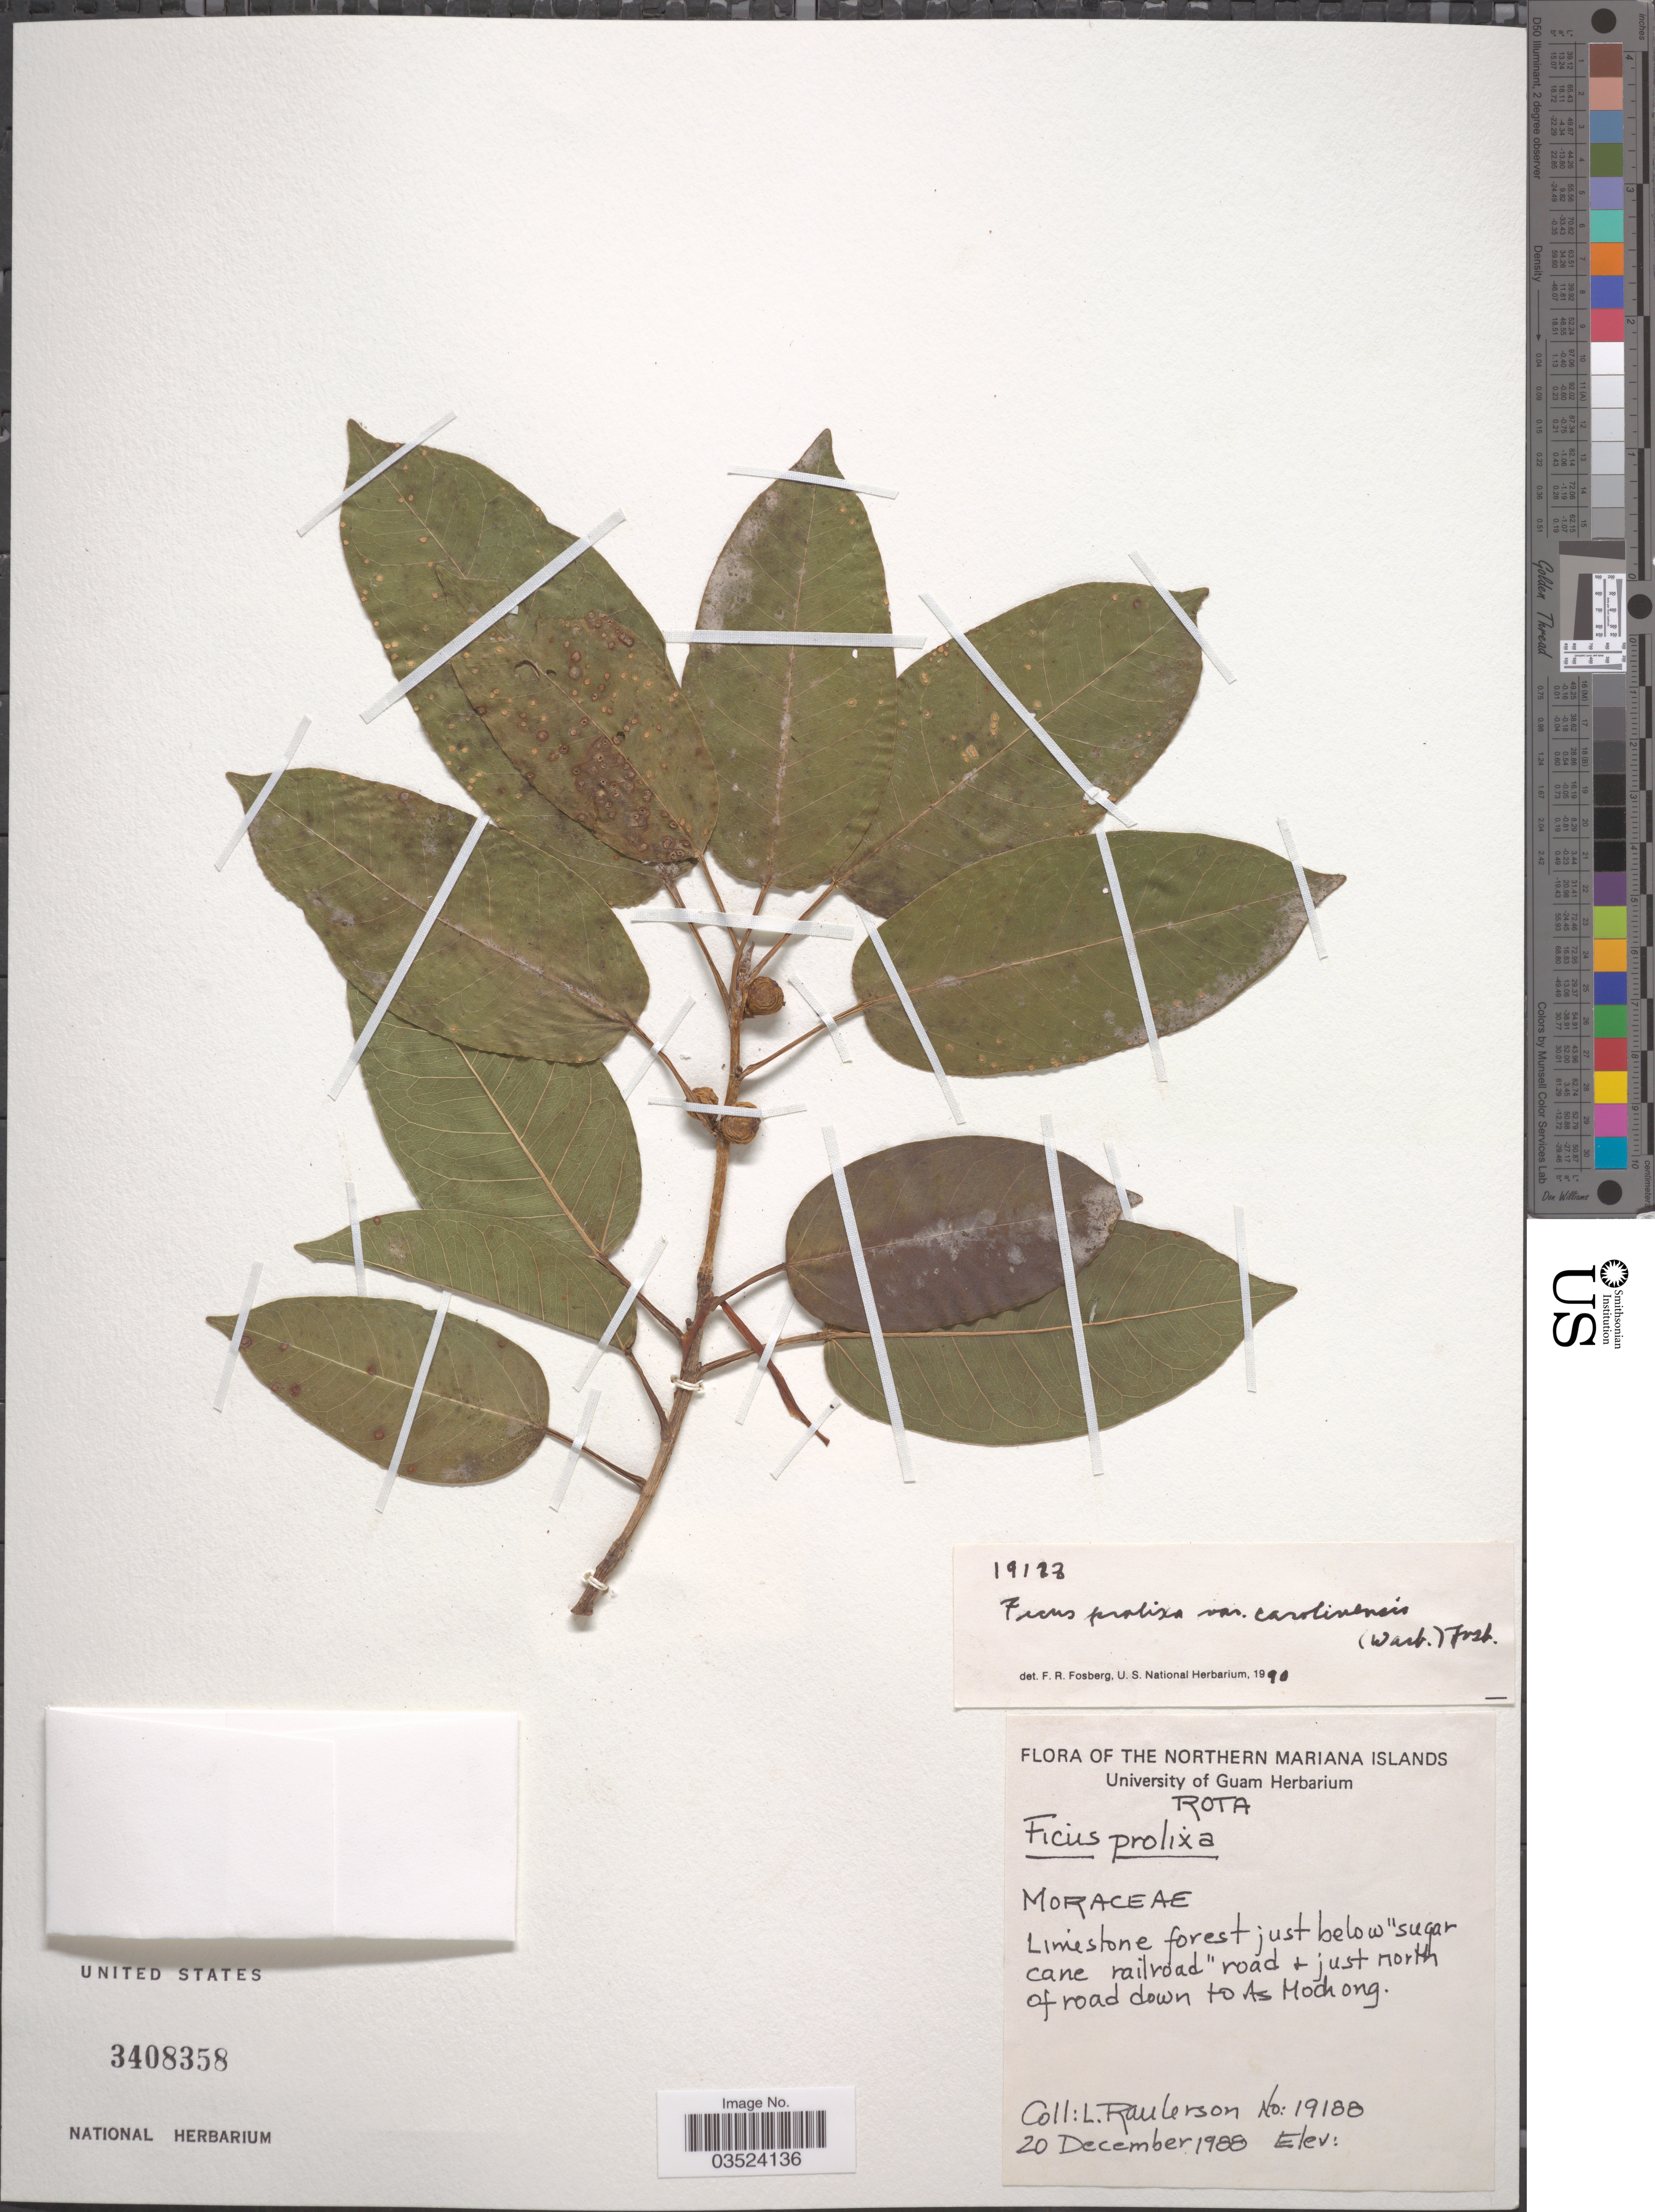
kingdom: Plantae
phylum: Tracheophyta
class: Magnoliopsida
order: Rosales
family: Moraceae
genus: Ficus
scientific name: Ficus prolixa var. carolinensis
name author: (Warb.) Fosberg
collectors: L. Raulerson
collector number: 19188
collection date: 1988-12-20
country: Northern Mariana Islands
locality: Rota. Limestone forest just below "sugar cane railroad" road & just north of road down to As Mochong.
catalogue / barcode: US 3408358